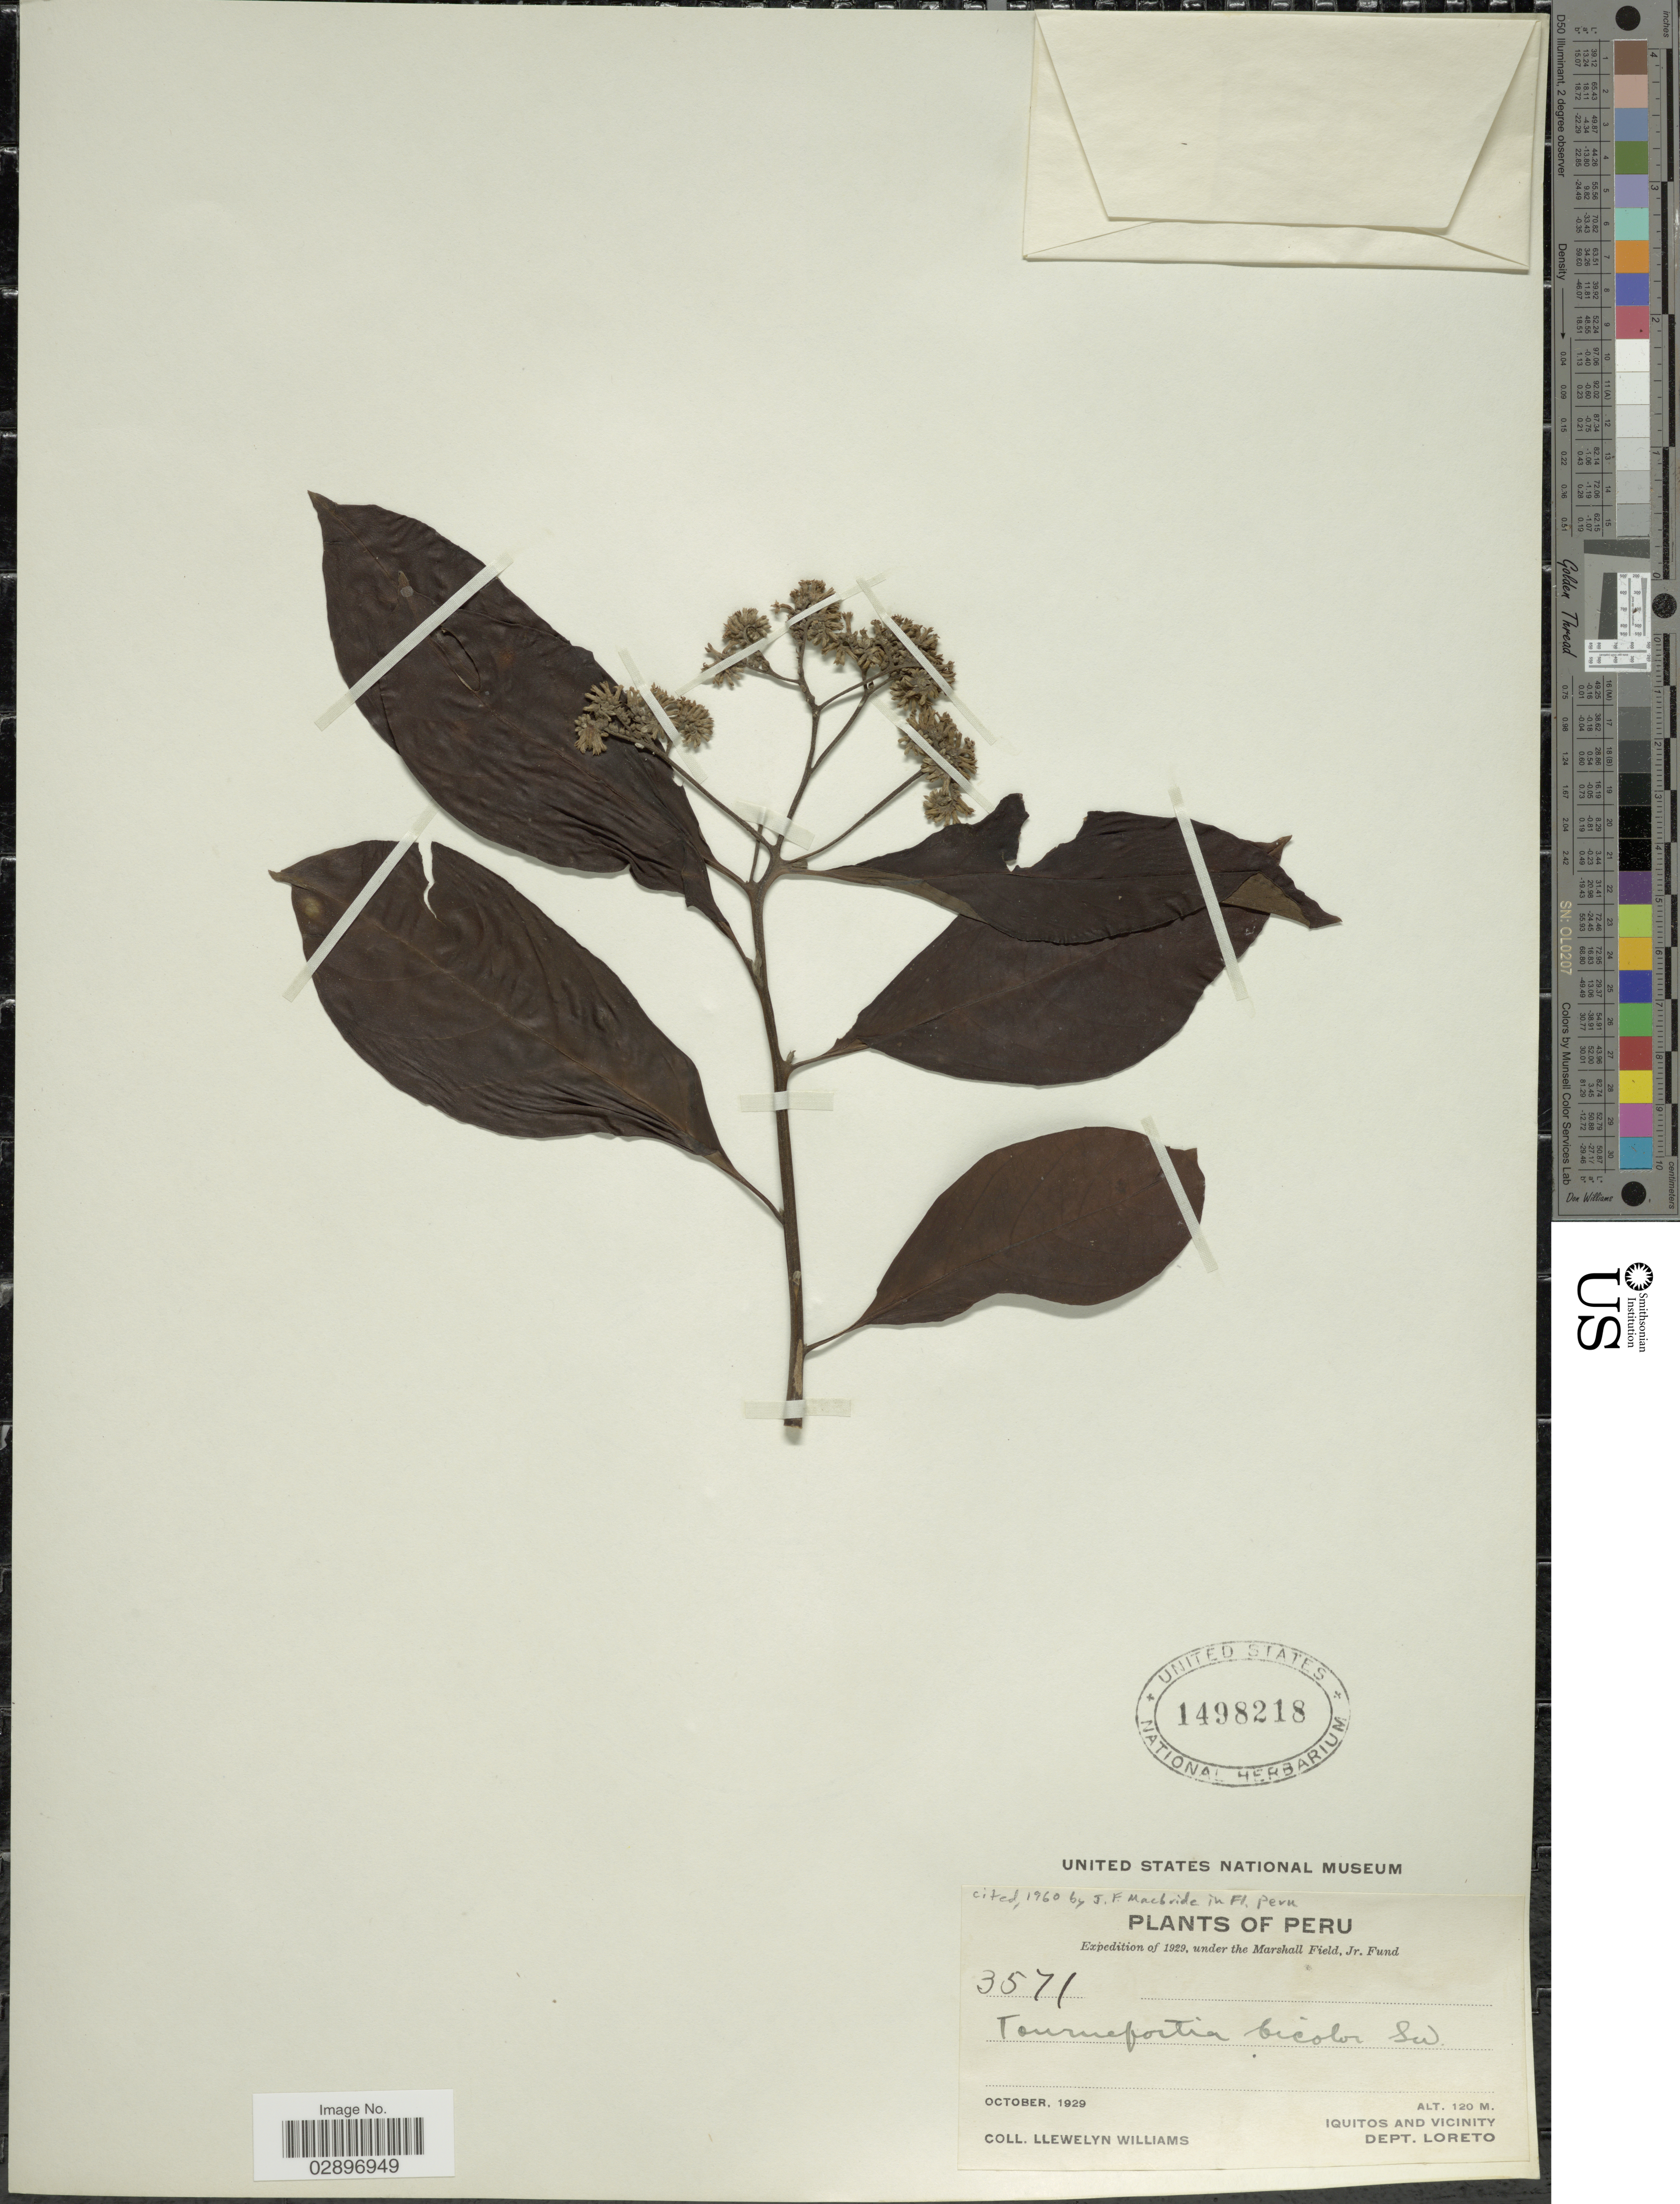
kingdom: Plantae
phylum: Tracheophyta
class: Magnoliopsida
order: Boraginales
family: Heliotropiaceae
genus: Tournefortia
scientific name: Tournefortia bicolor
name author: Sw.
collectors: Ll. Williams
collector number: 3571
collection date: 1929-10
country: Peru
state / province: Loreto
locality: Iquitos and vicinity. Dept. Loreto.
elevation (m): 120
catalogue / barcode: US 1498218